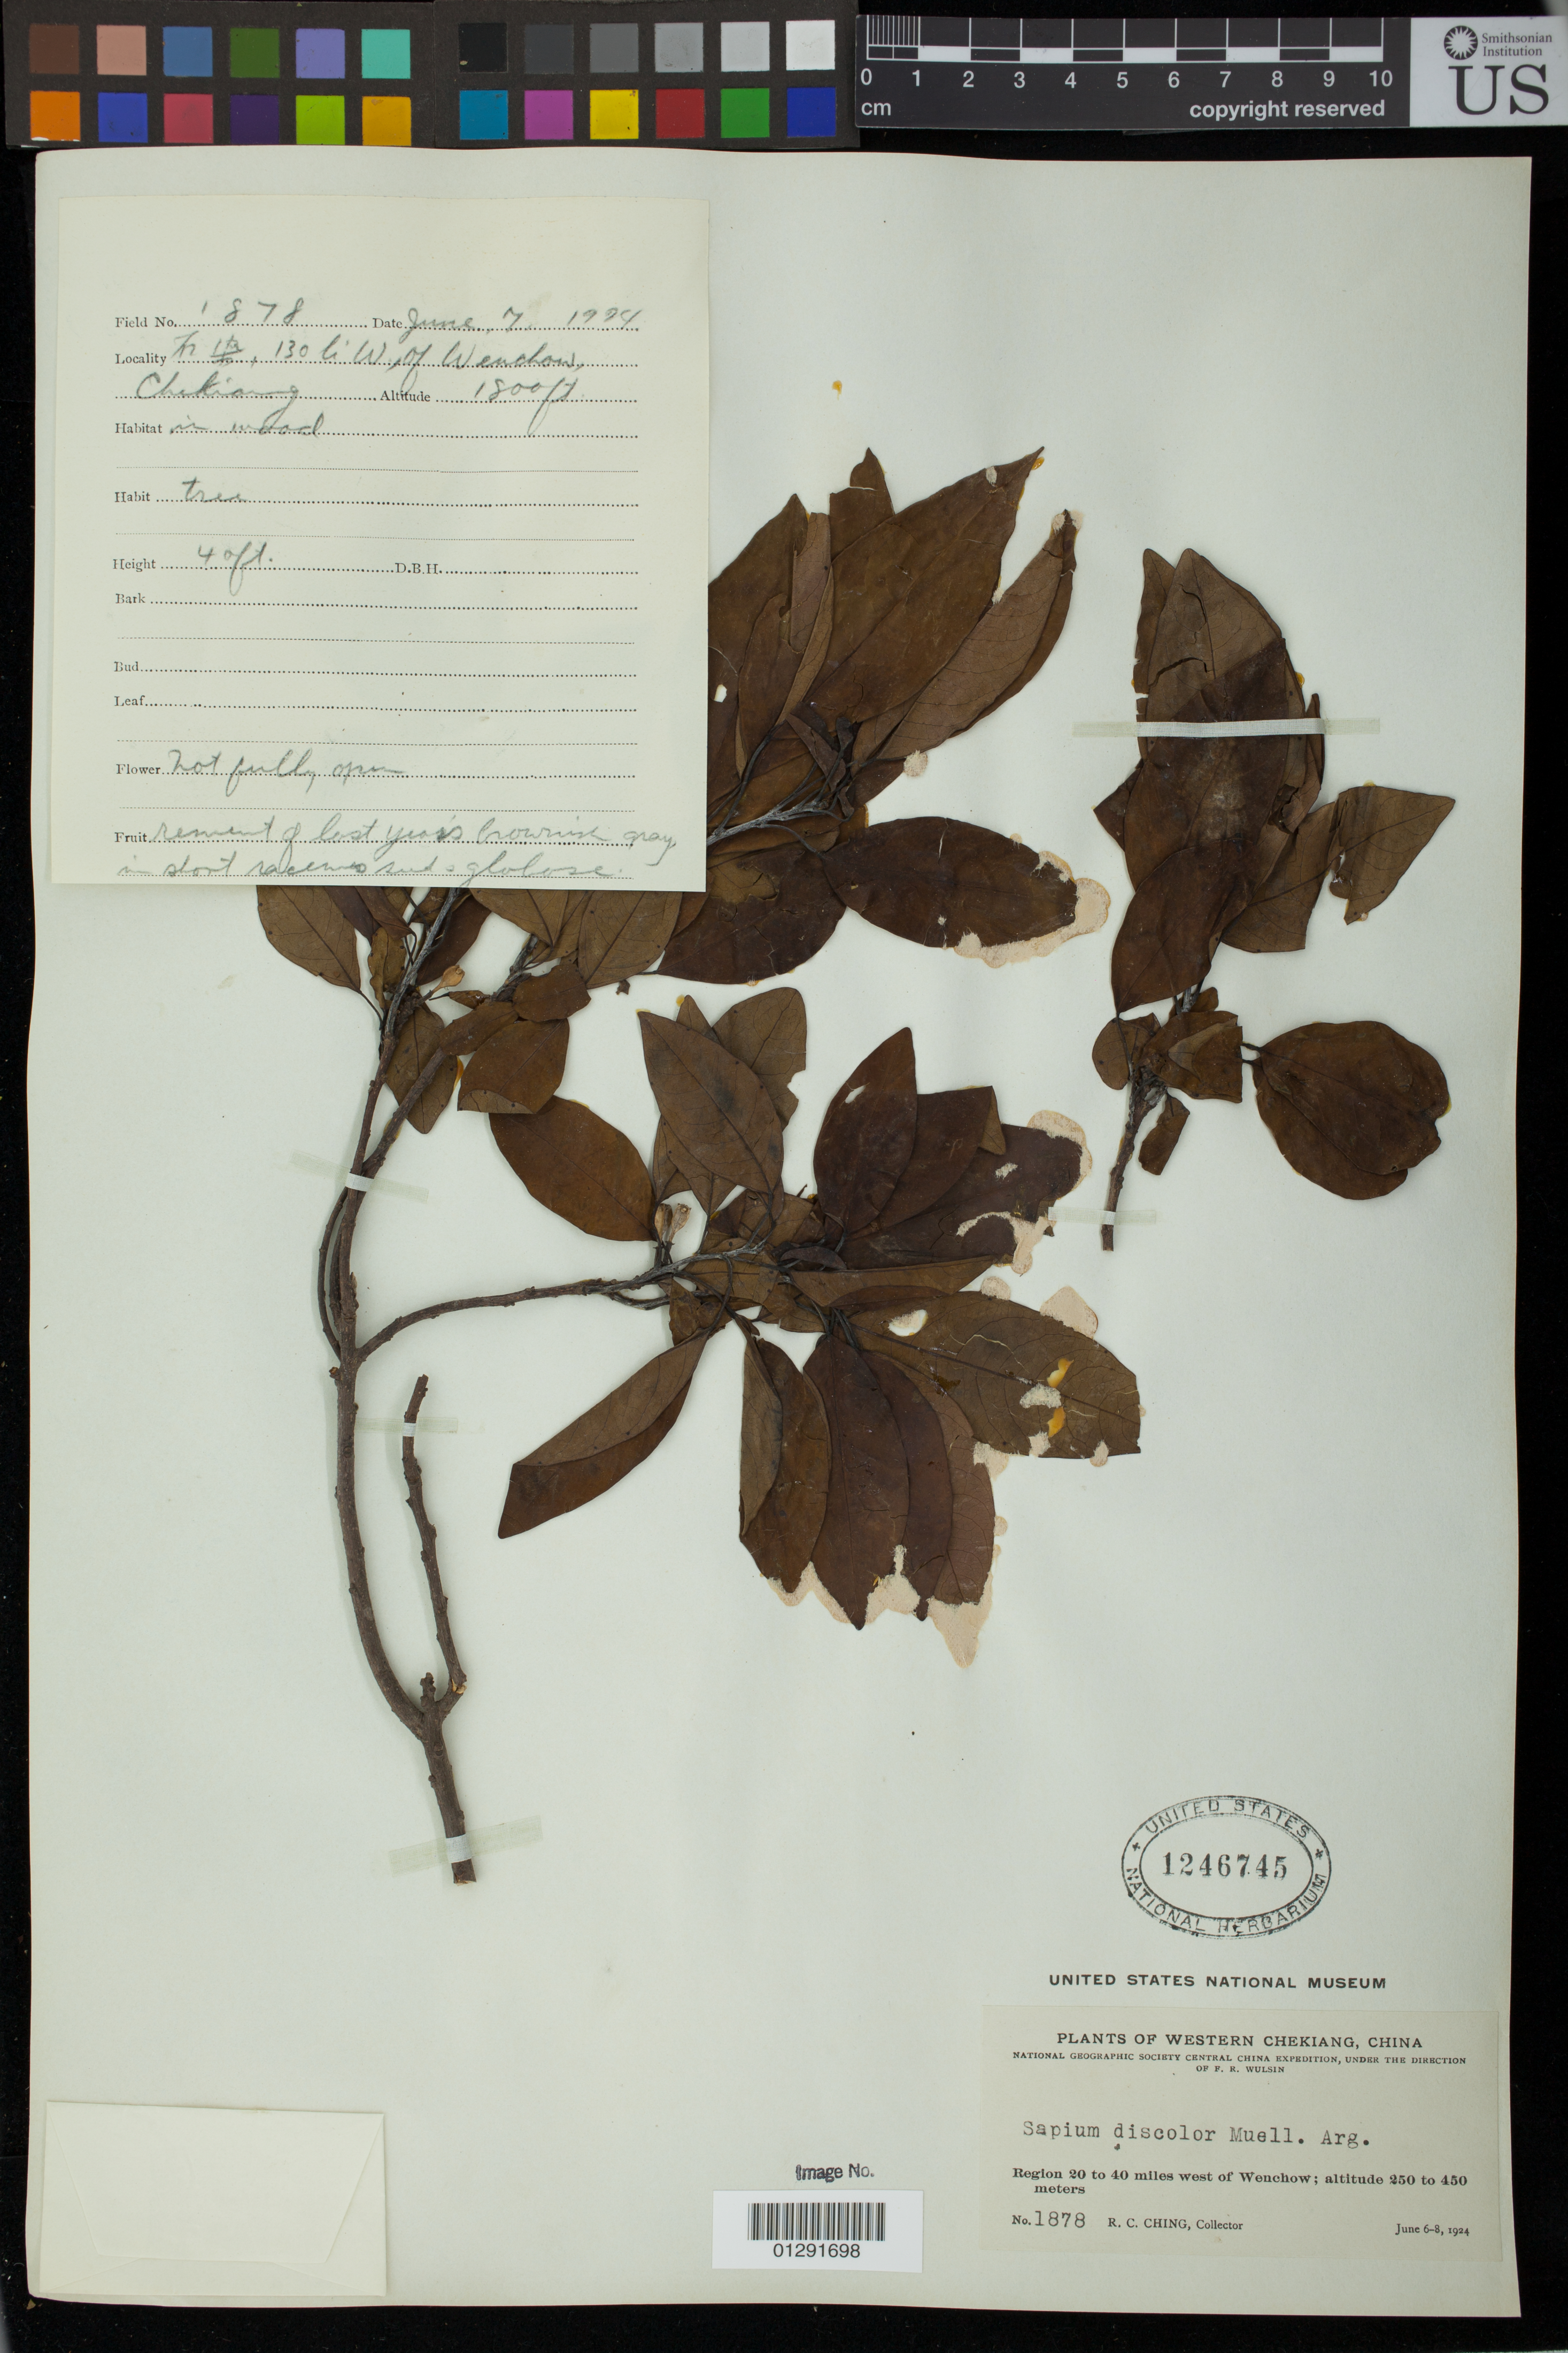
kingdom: Plantae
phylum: Tracheophyta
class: Magnoliopsida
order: Malpighiales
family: Euphorbiaceae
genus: Sapium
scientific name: Sapium discolor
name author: M. Arg.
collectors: R. C. Ching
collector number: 1878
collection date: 1924-06-07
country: China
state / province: Zhejiang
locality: Region 20 to 40 miles W of Wenchow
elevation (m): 76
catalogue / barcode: US 1246745